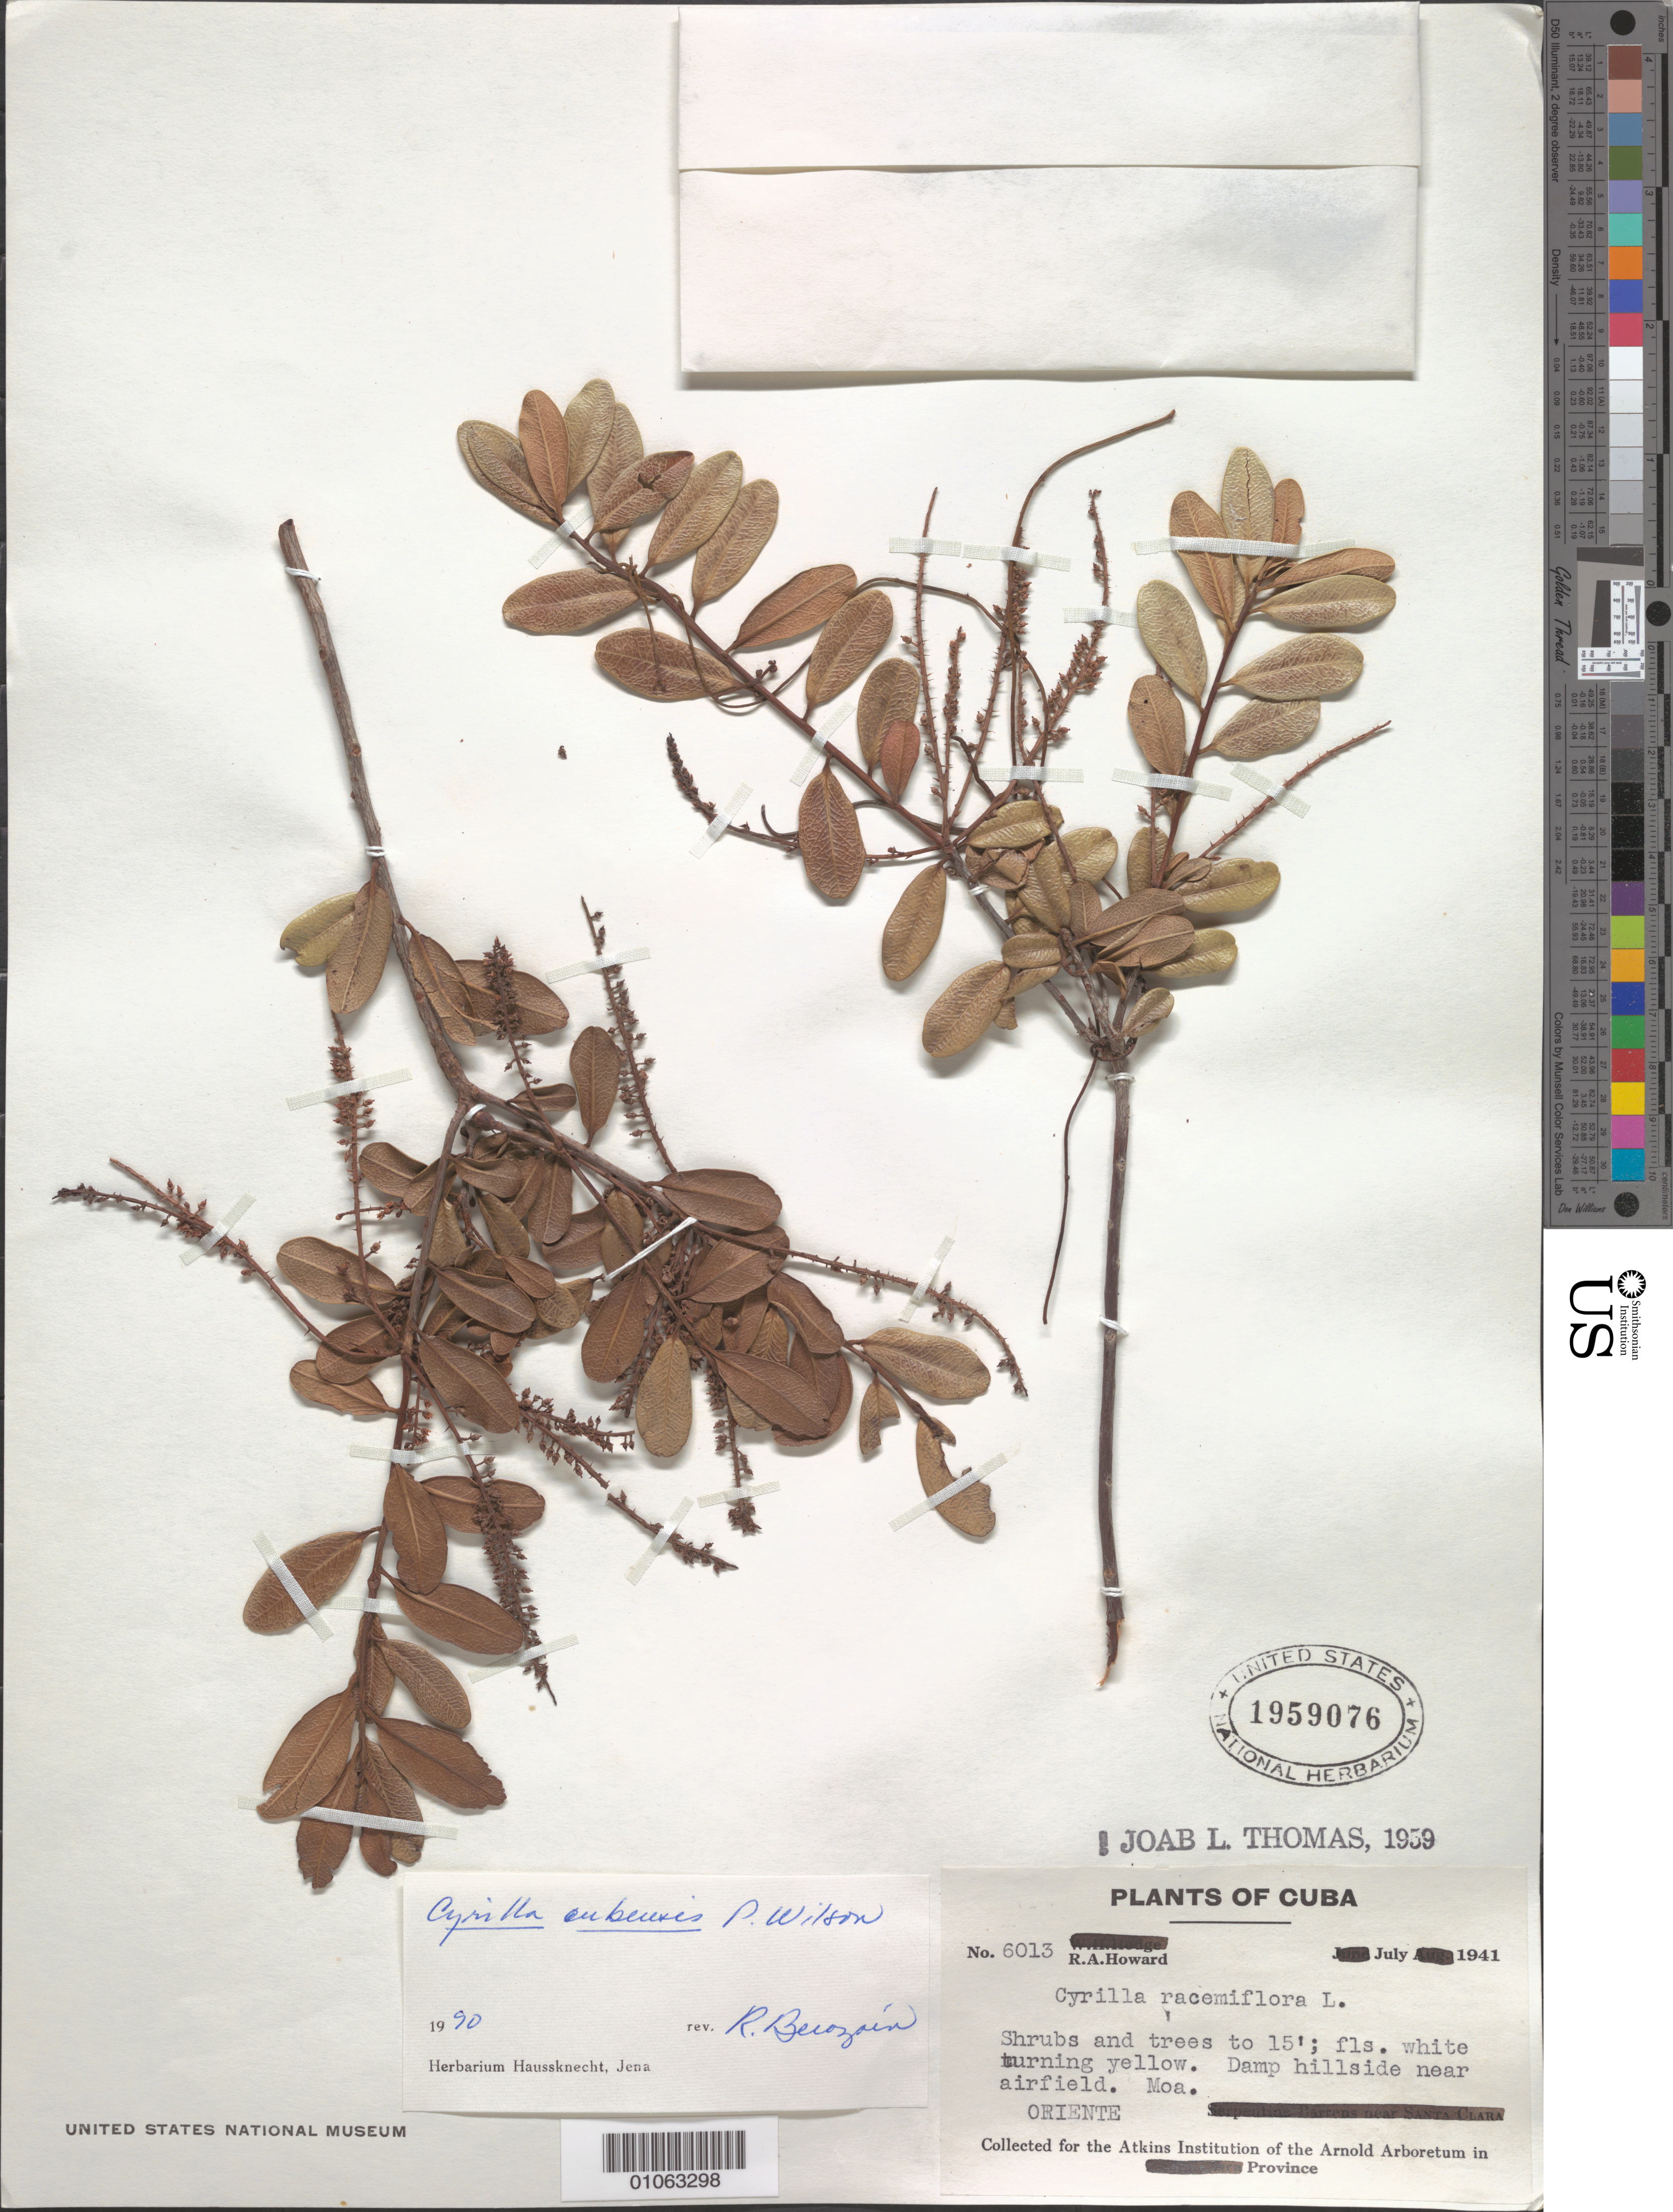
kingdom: Plantae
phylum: Tracheophyta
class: Magnoliopsida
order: Ericales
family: Cyrillaceae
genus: Cyrilla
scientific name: Cyrilla cubensis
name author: P. Wilson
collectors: R. A. Howard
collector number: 6013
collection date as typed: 01 Jul 1941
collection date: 1941-07-01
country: Cuba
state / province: Holguín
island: Cuba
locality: Damp hillside near airfield, Moa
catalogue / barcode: US 1959076